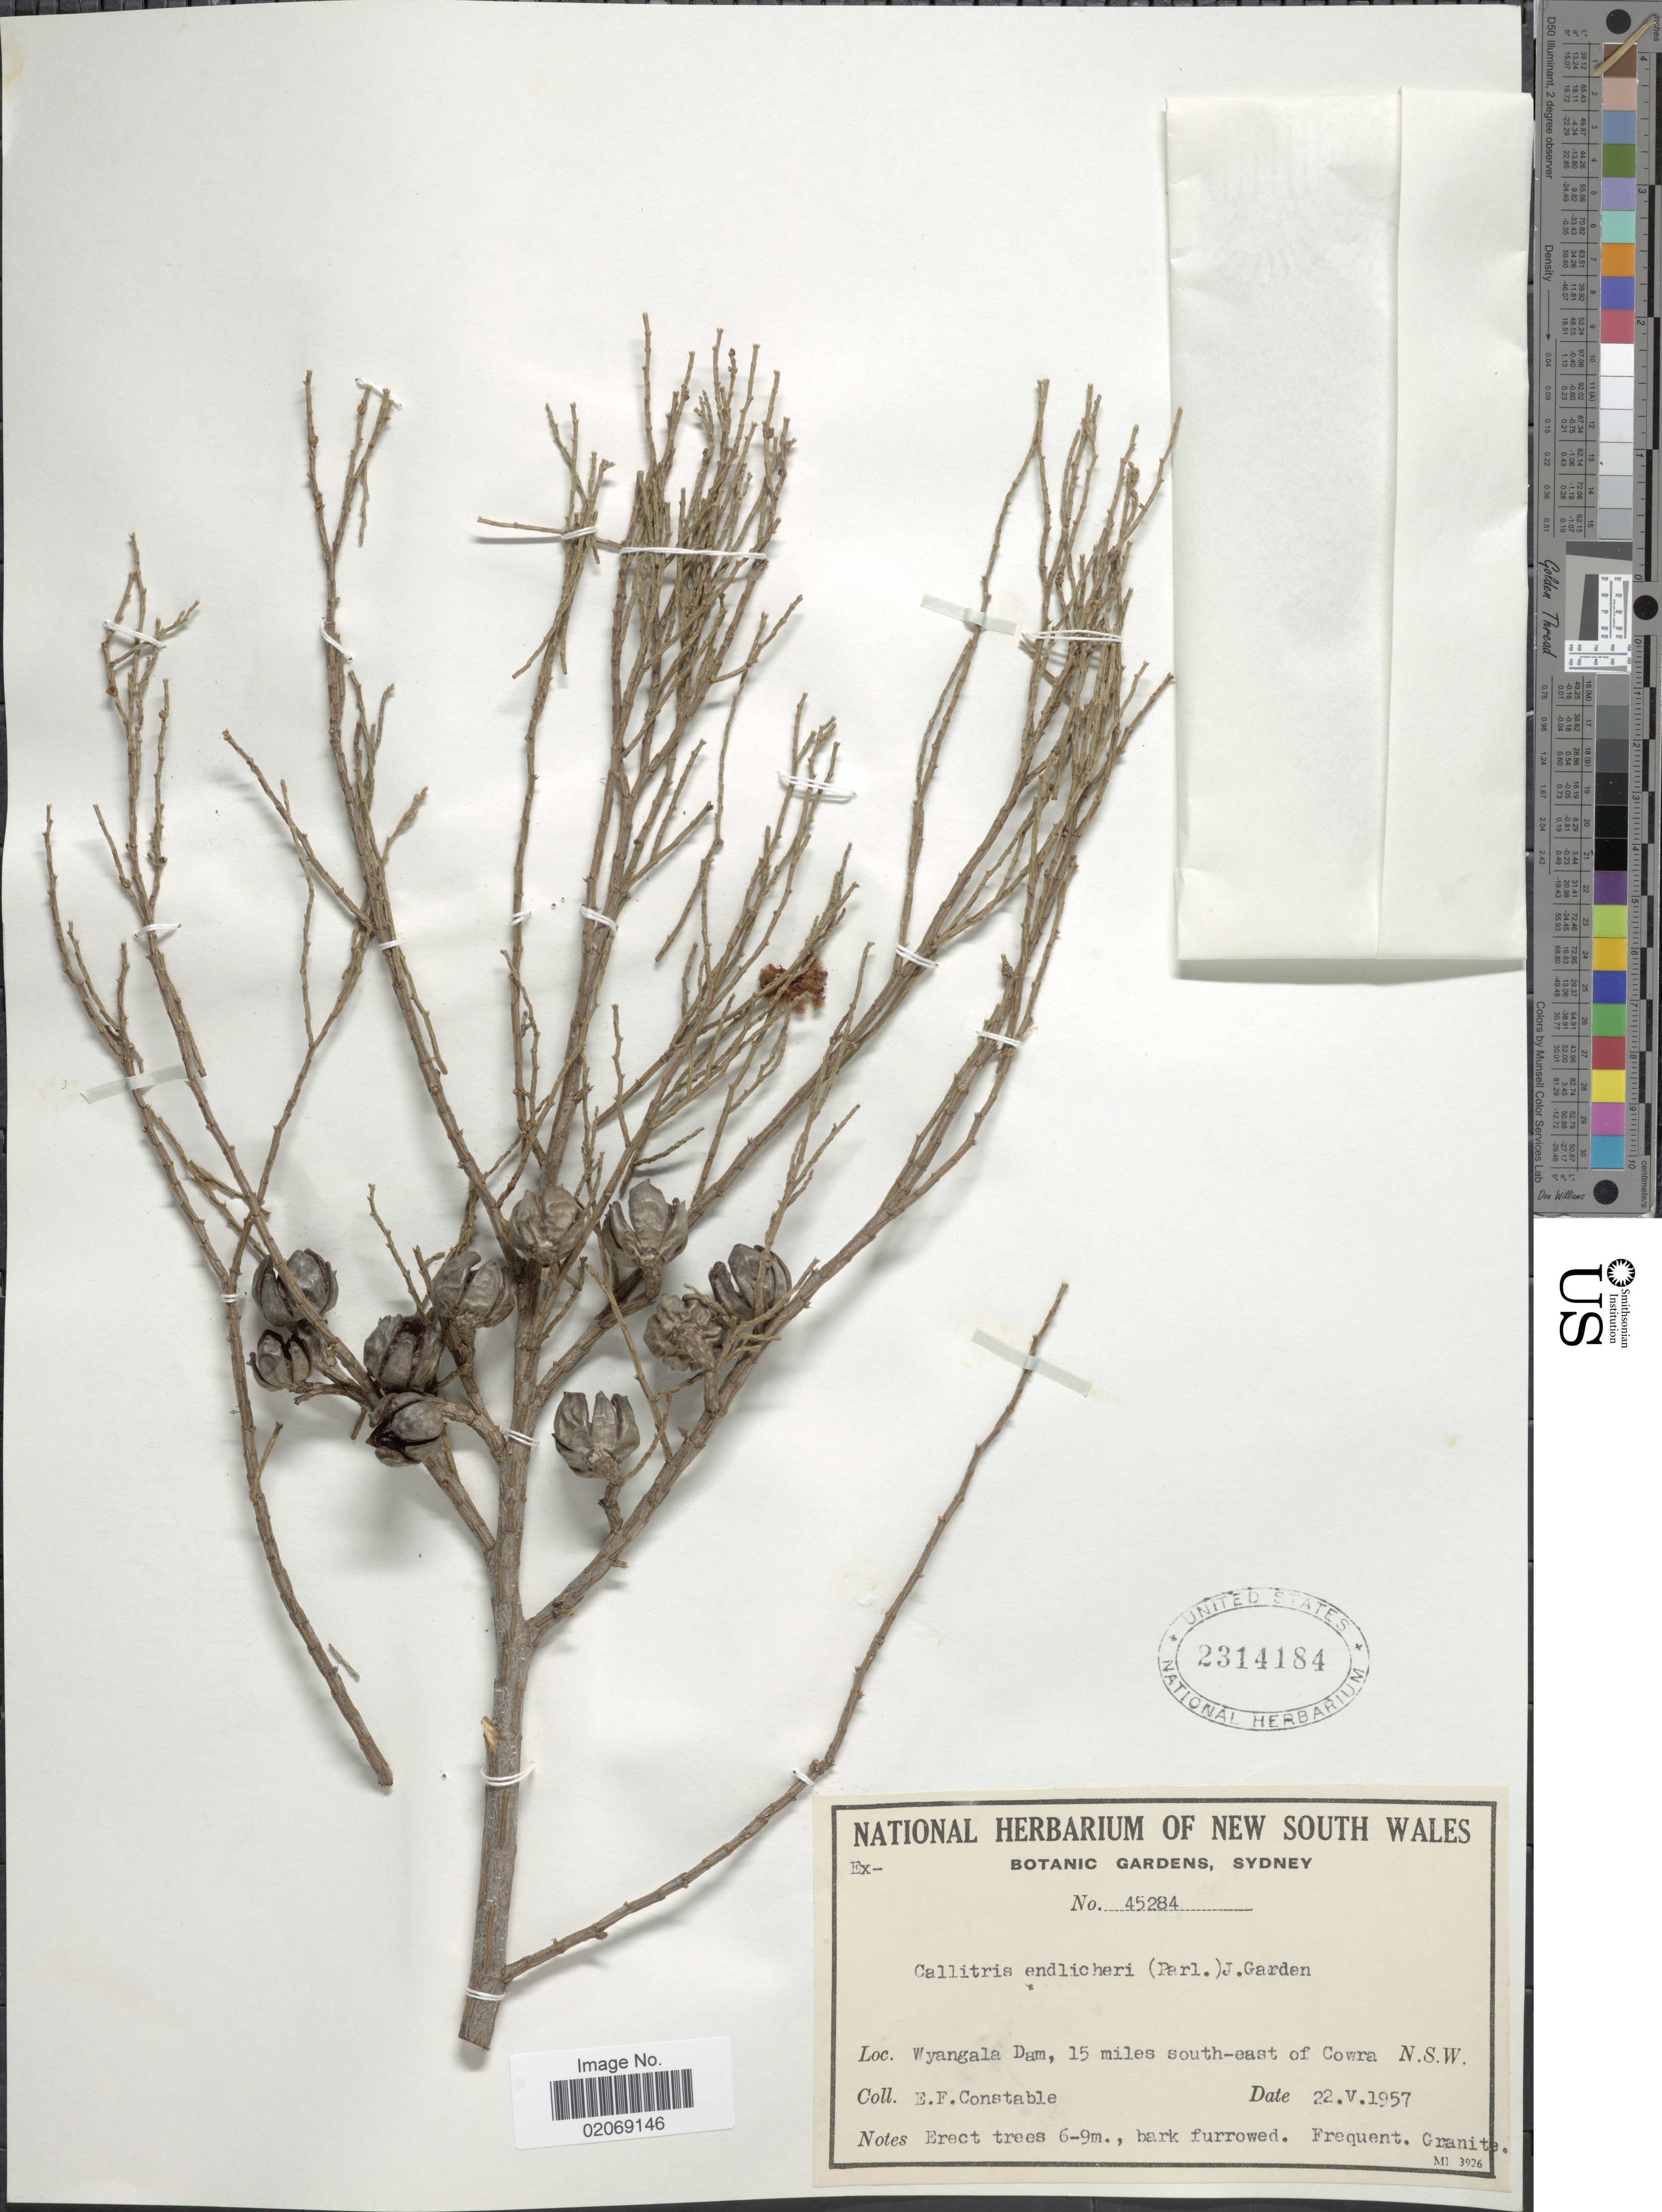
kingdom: Plantae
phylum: Tracheophyta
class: Pinopsida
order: Pinales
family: Cupressaceae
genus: Callitris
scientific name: Callitris endlicheri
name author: (Parl.) F.M. Bailey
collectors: E. F. Constable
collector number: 45284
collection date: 1957-05-22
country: Australia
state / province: New South Wales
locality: Wyangala Dam, 15 miles south- east of Cowra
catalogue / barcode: US 2314184